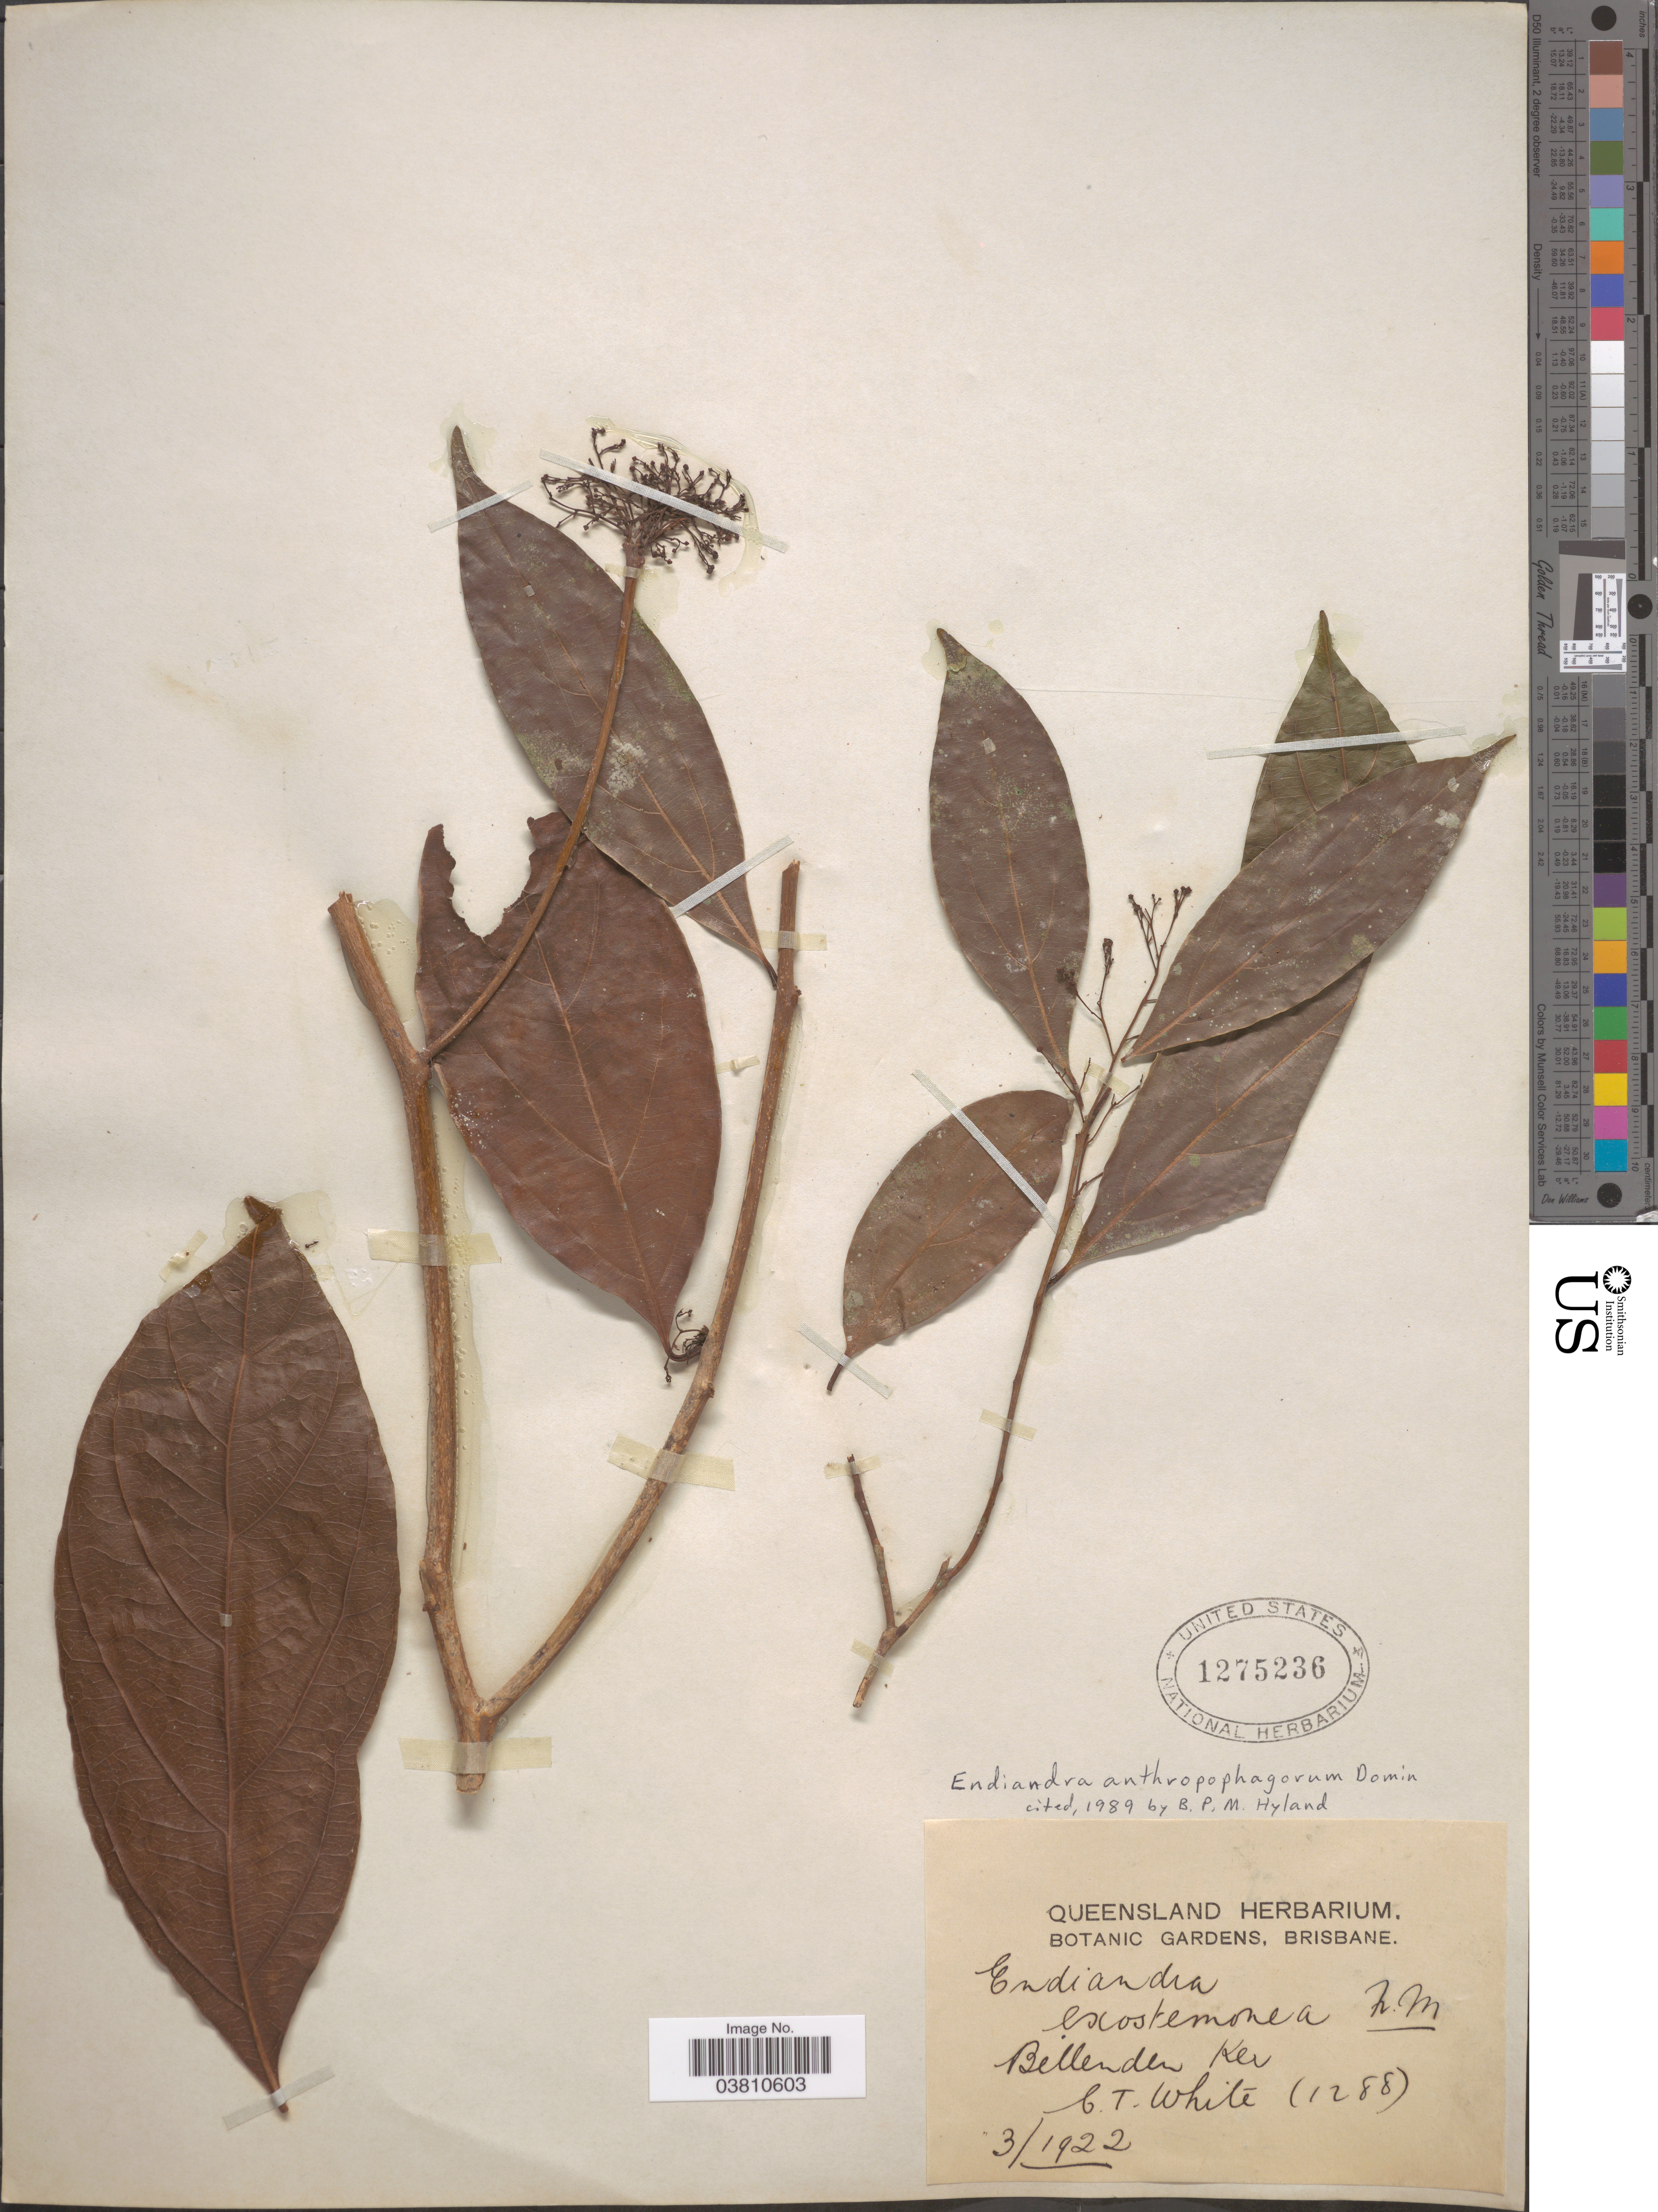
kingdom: Plantae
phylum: Tracheophyta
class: Magnoliopsida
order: Laurales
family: Lauraceae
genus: Endiandra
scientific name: Endiandra anthropophagorum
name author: Domin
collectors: C. T. White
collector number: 1288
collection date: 1922-03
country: Australia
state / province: Queensland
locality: Bellenden Ker.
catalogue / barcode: US 1275236